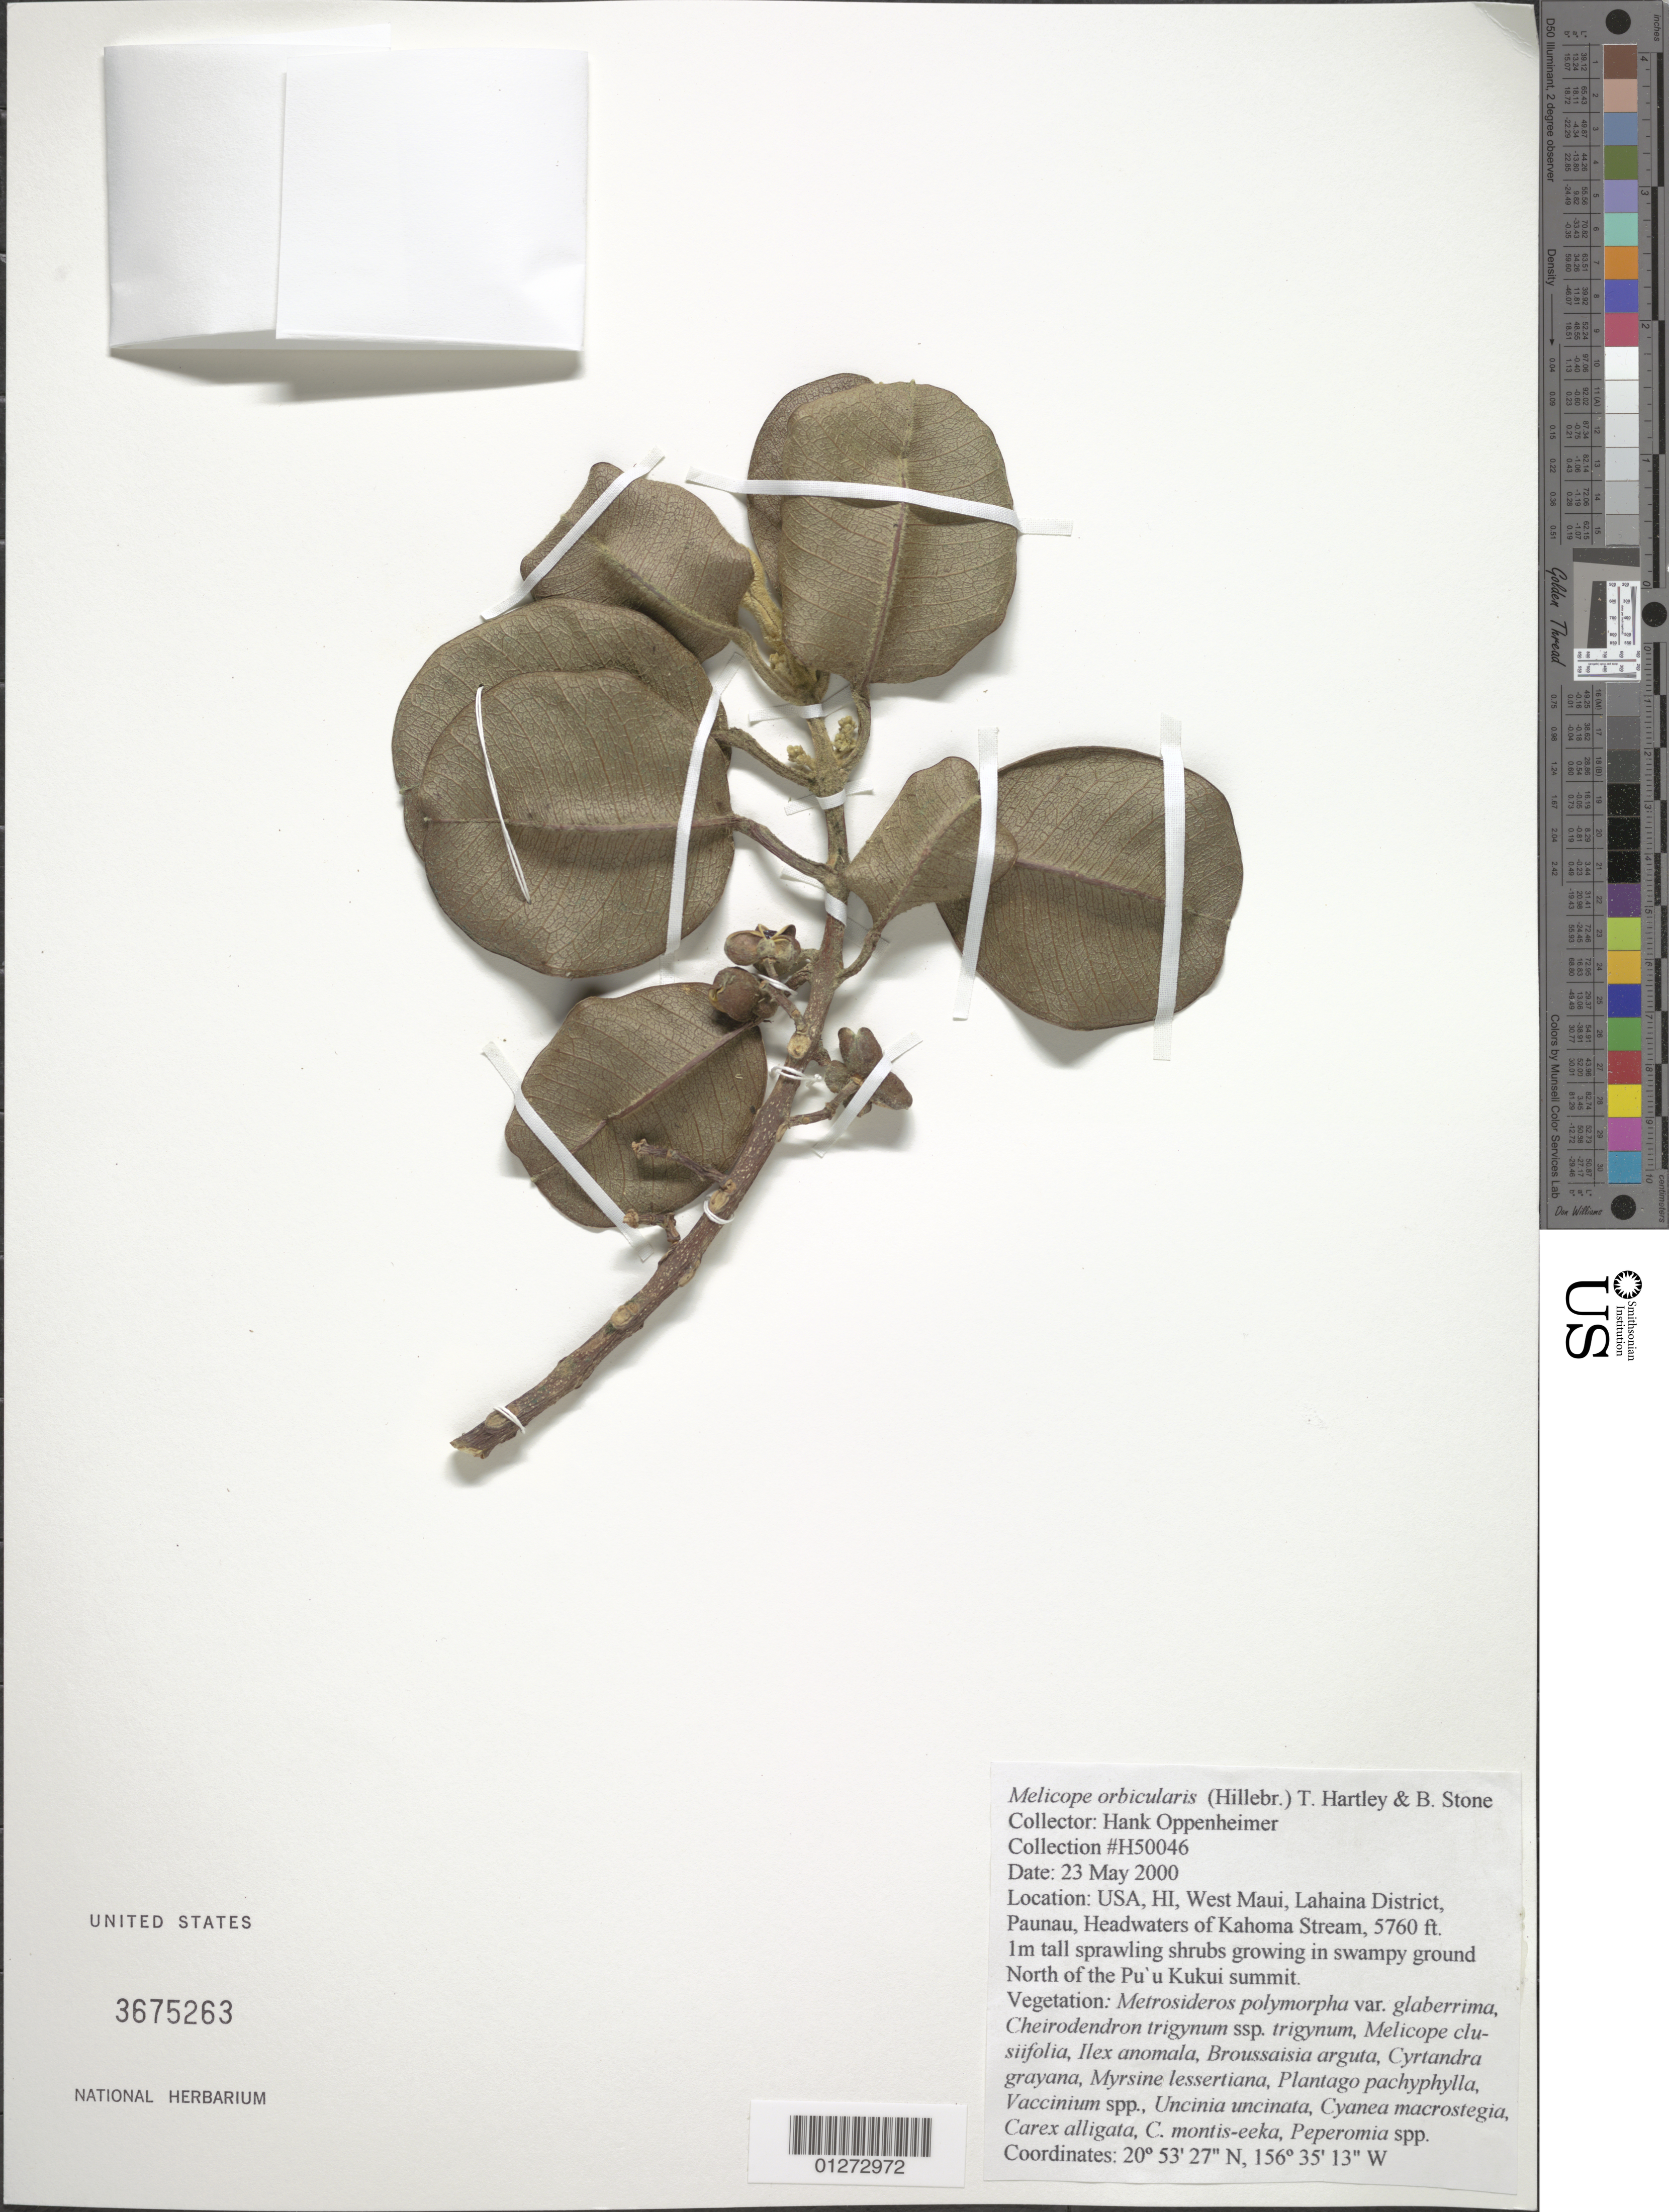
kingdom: Plantae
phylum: Tracheophyta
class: Magnoliopsida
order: Sapindales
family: Rutaceae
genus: Melicope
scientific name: Melicope orbicularis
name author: (Hillebr.) T.G. Hartley & B.C. Stone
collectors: H. L. Oppenheimer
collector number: H50046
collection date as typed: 23 May 2000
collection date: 2000-05-23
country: United States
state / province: Hawaii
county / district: Maui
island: Maui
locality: Lahaina District, Paunau, headwaters of Kahoma Stream, north of Puu Kukui summit.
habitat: Swampy ground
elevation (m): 1756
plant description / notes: DNA leaf sample in silica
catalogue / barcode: US 3675263